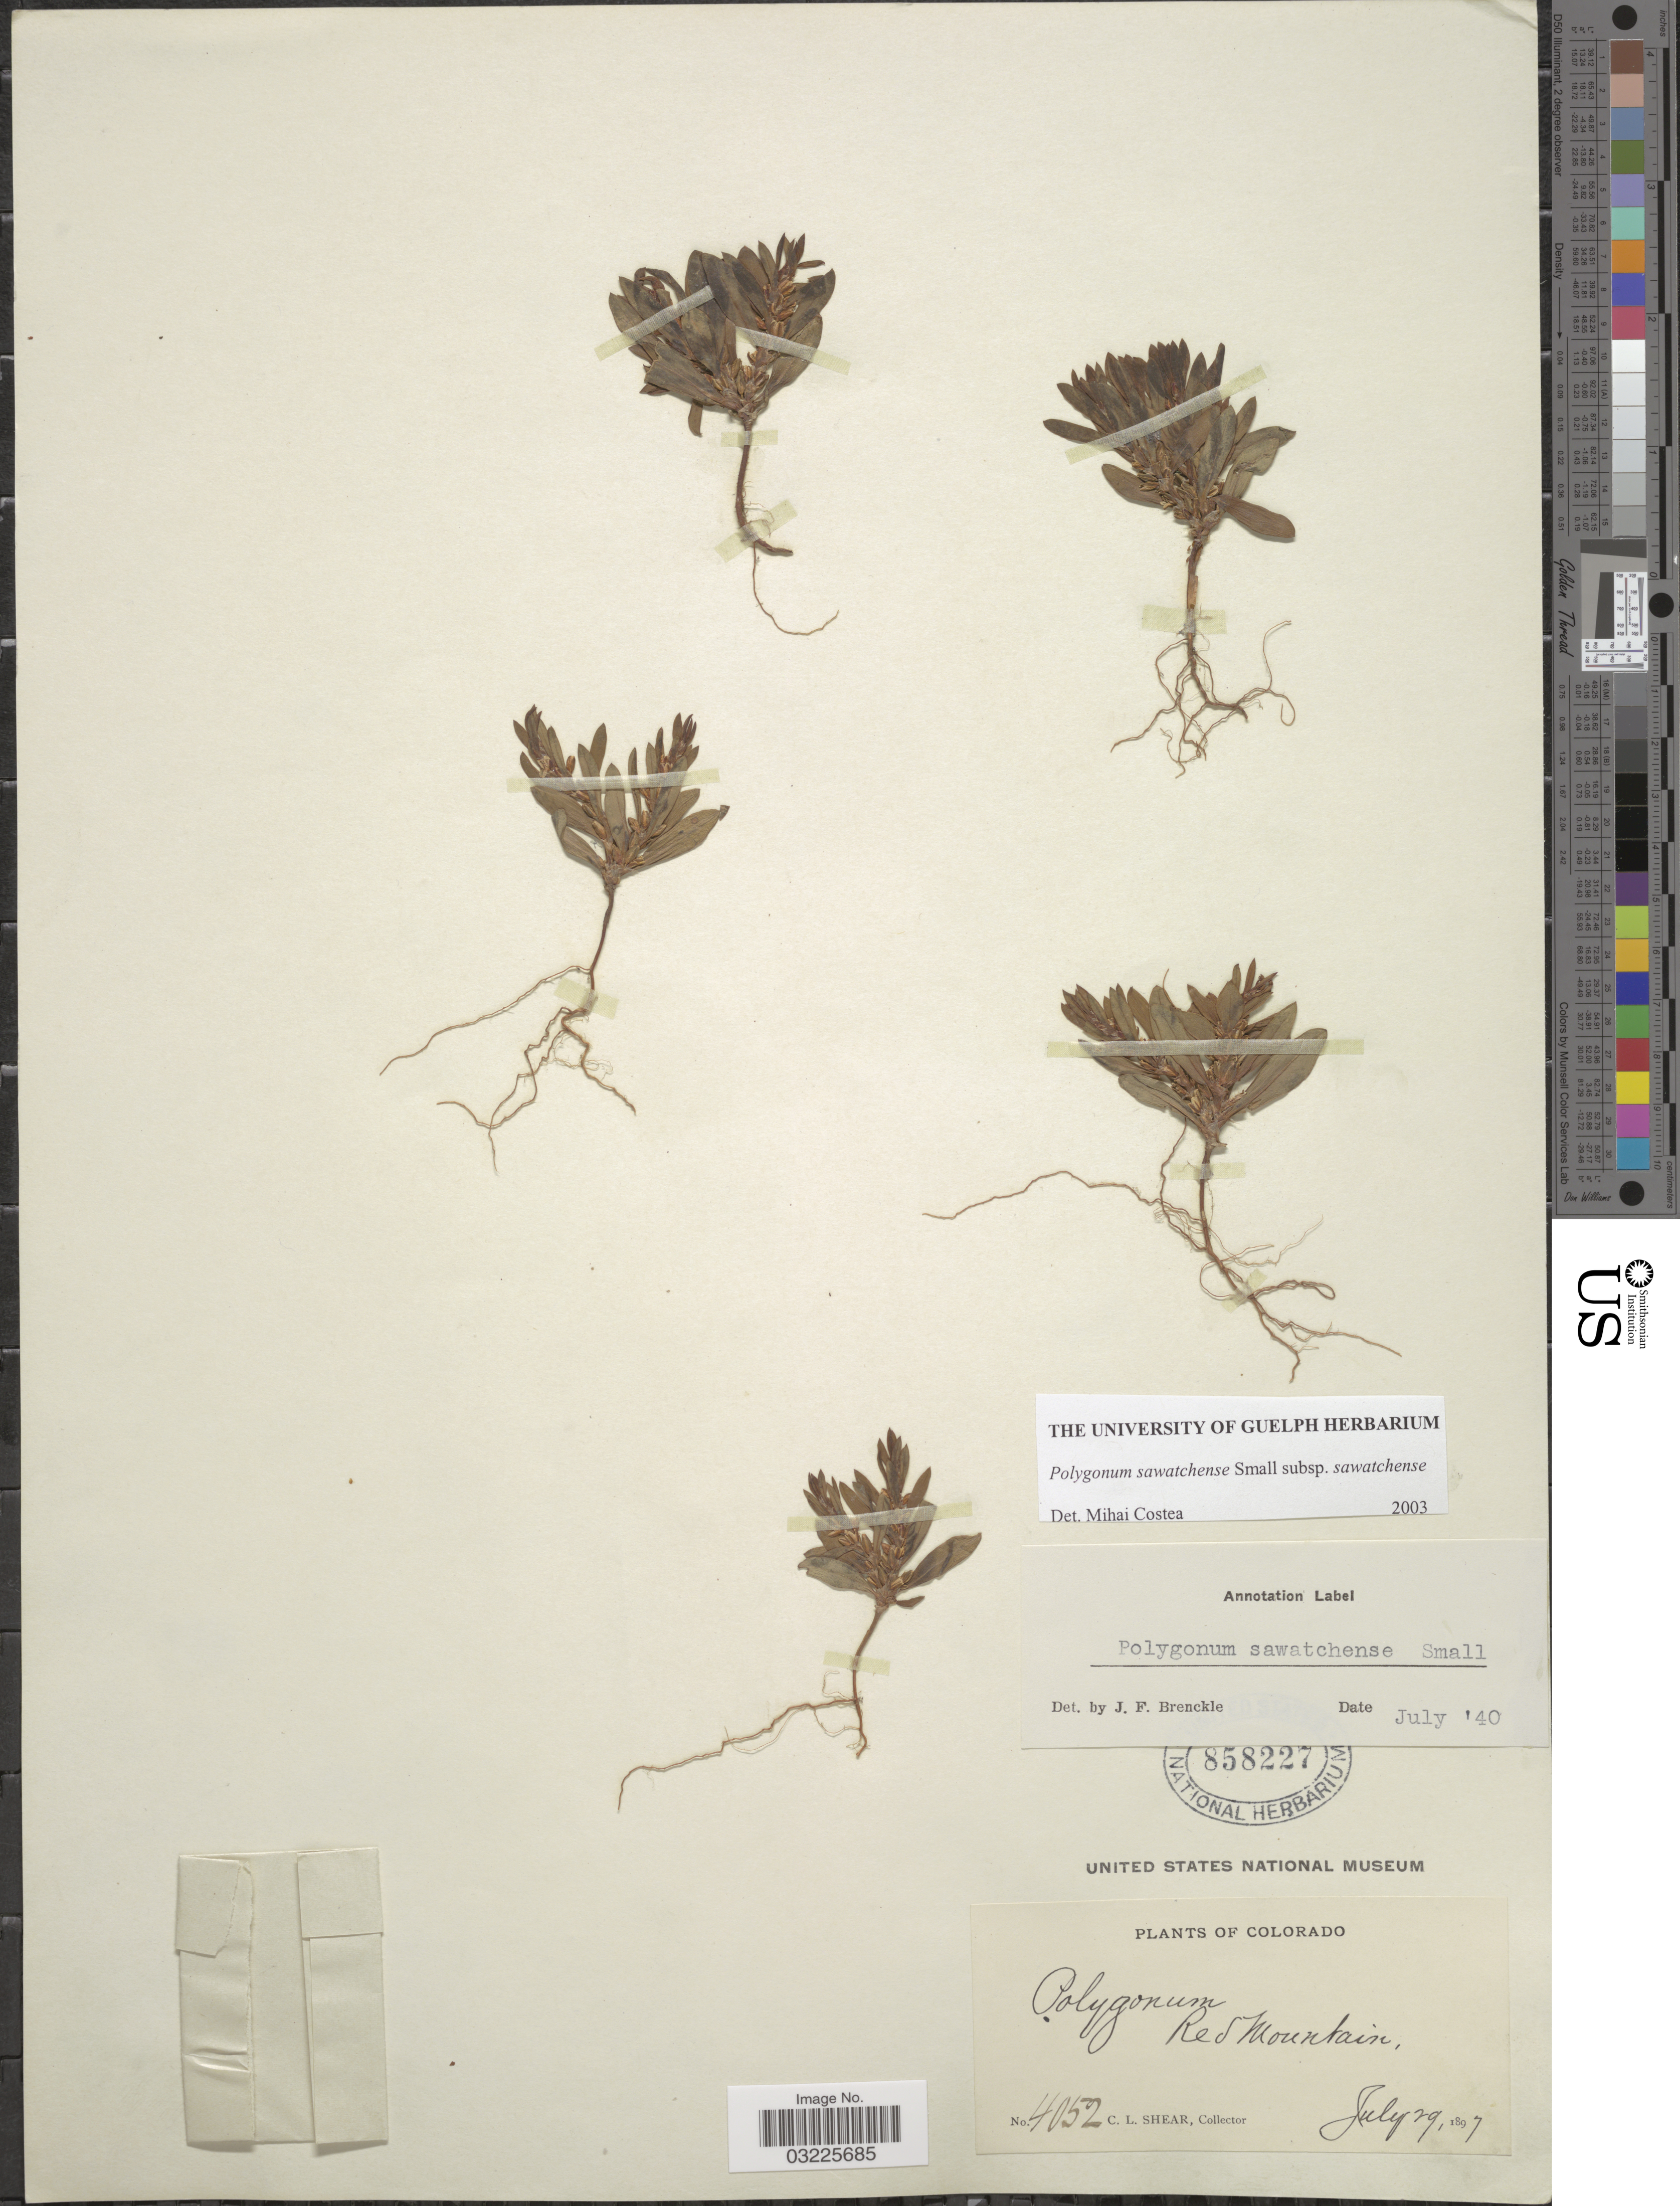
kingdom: Plantae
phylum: Tracheophyta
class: Magnoliopsida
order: Caryophyllales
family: Polygonaceae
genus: Polygonum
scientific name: Polygonum sawatchense subsp. sawatchense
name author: Small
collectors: C. L. Shear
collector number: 4052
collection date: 1897-07-29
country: United States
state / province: Colorado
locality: Red Mountain.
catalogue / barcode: US 858227